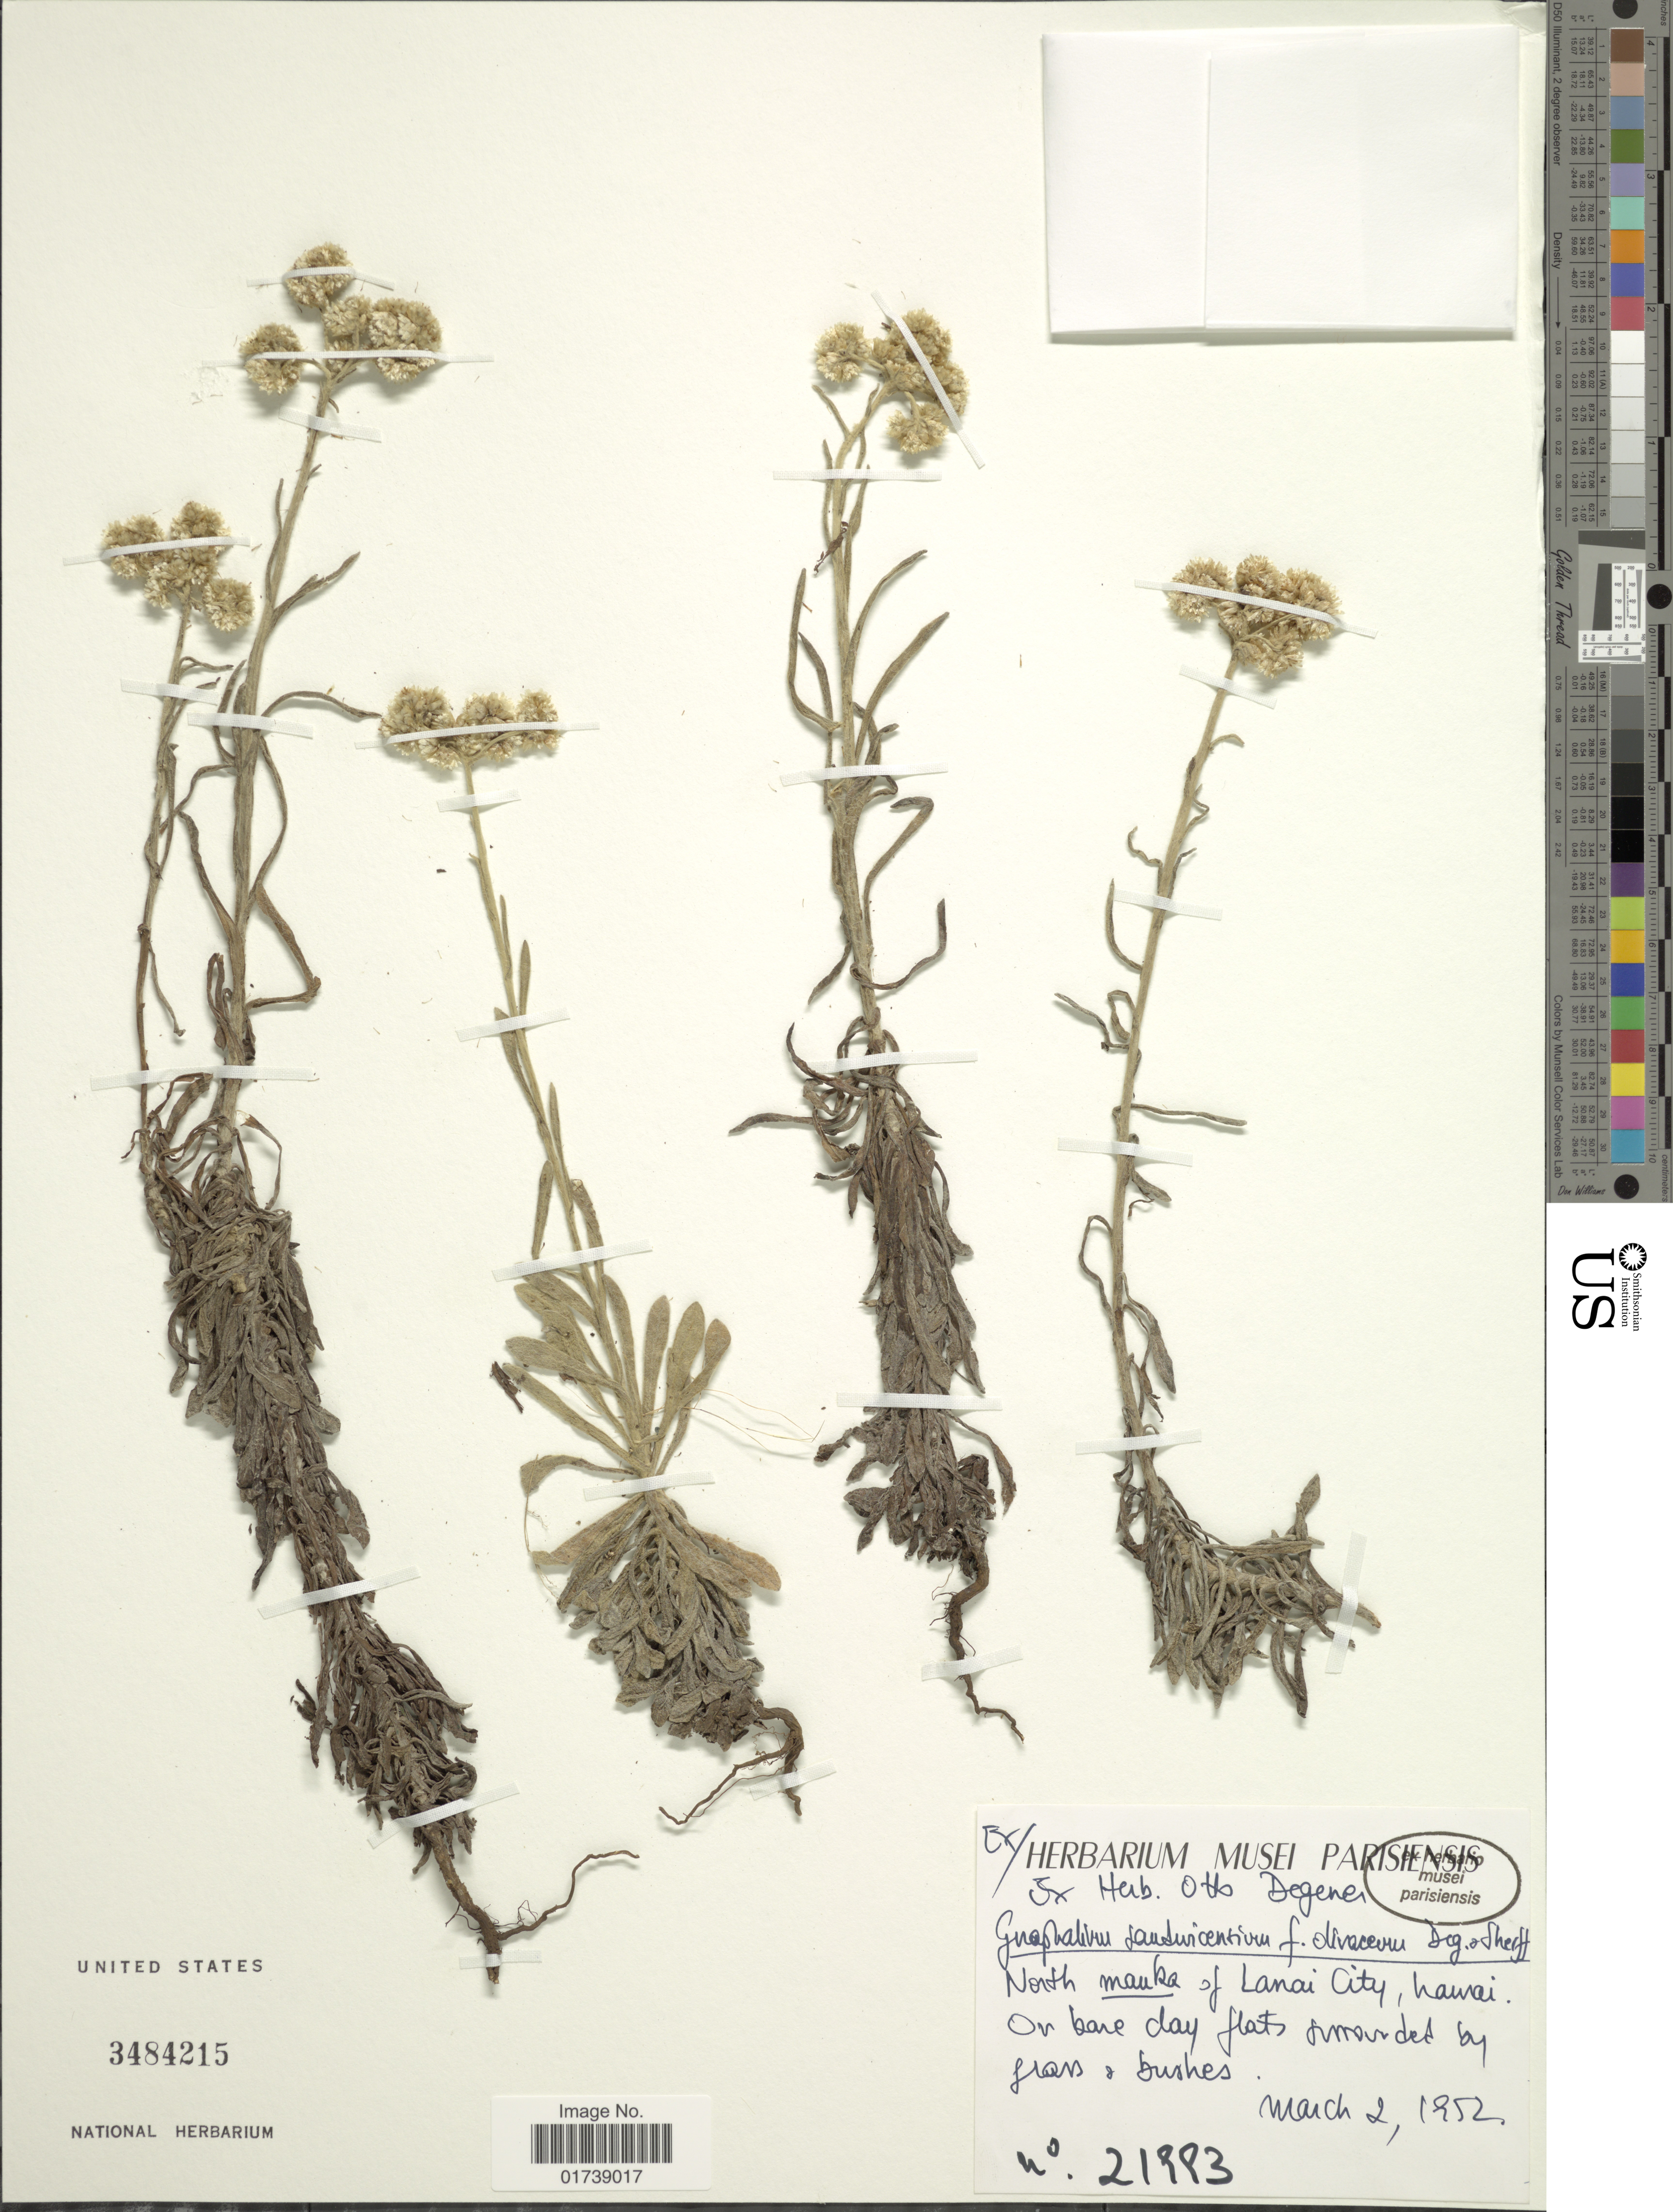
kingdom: Plantae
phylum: Tracheophyta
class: Magnoliopsida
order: Asterales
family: Asteraceae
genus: Pseudognaphalium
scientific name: Pseudognaphalium sandwicensium var. sandwicensium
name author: (Gaudich.) Anderb.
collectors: ex herb. Otto Degener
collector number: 21993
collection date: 1952-03-02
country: United States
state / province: Hawaii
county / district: Maui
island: Lana'i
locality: North Mauka of Lanai City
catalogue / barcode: US 3484215